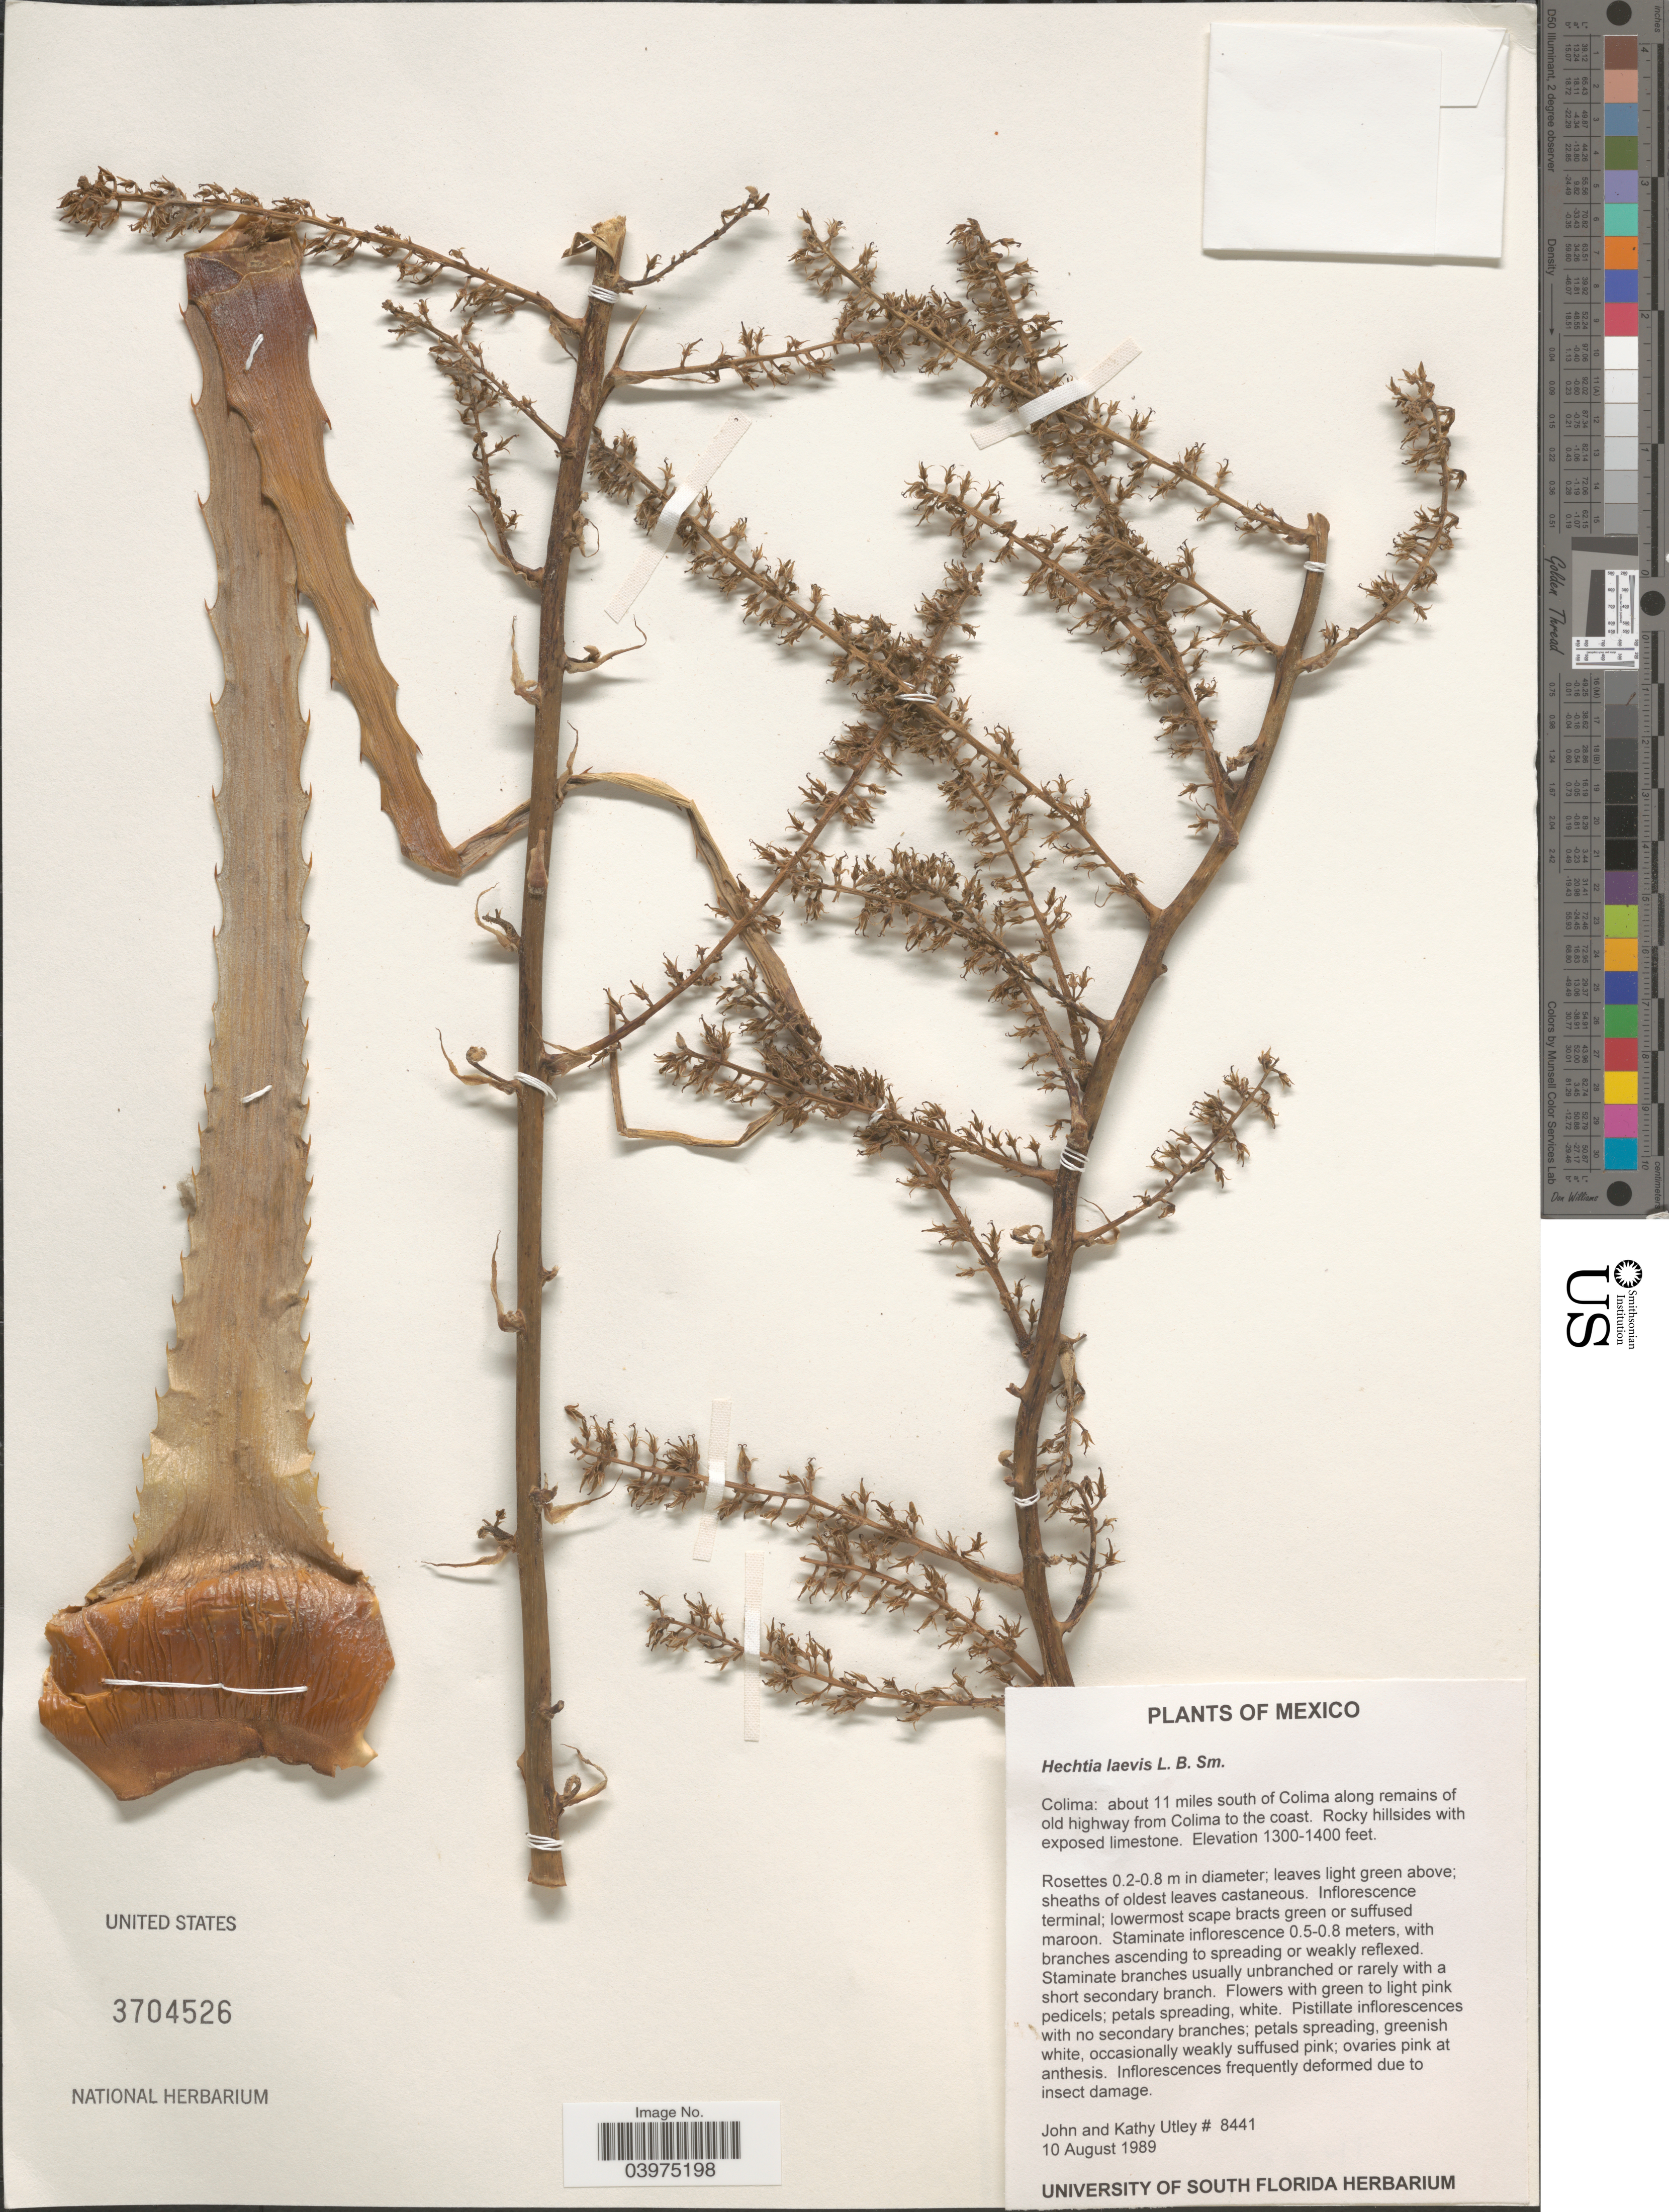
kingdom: Plantae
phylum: Tracheophyta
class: Liliopsida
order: Poales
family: Bromeliaceae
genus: Hechtia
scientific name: Hechtia laevis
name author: L.B. Sm.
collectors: J. F. Utley & K. Burt-Utley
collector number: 8441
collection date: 1989-08-10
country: Mexico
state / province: Colima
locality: About 11 miles south of Colima along remains of old highway from Colima to the coast.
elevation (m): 396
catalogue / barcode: US 3704526